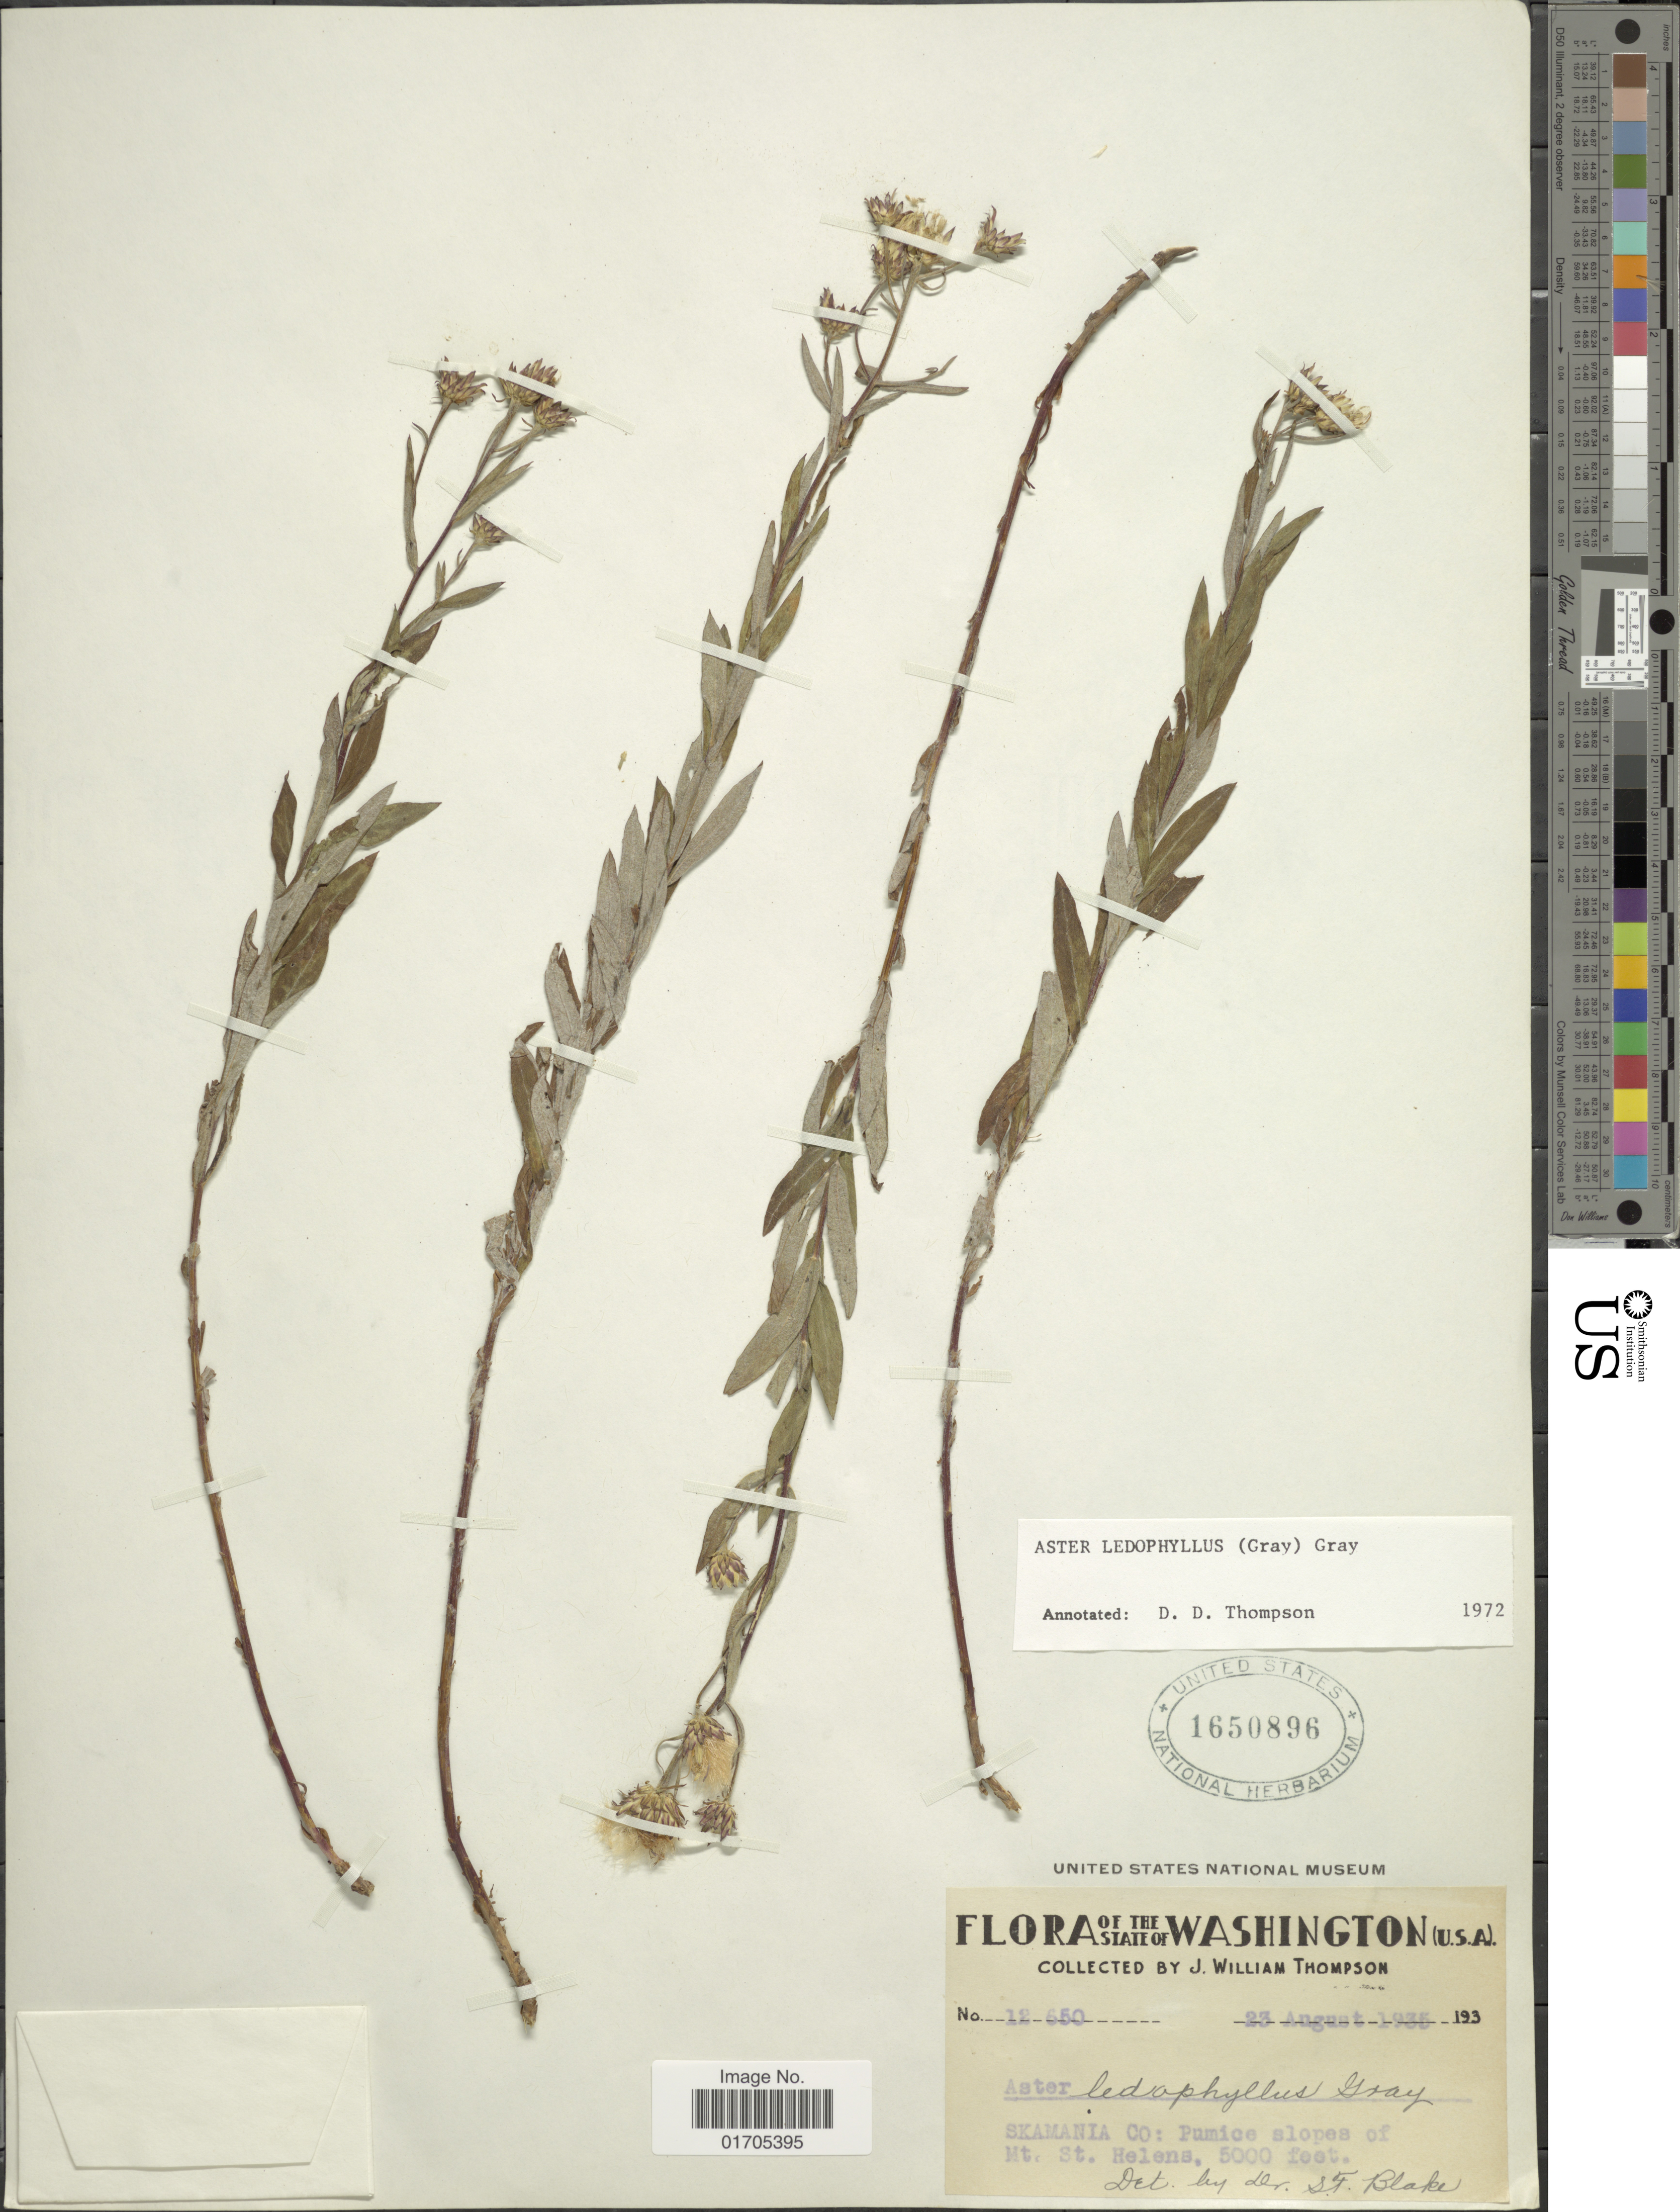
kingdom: Plantae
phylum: Tracheophyta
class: Magnoliopsida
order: Asterales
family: Asteraceae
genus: Eucephalus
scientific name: Eucephalus ledophyllus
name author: (A. Gray) Greene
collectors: J. W. Thompson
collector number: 12650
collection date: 1935-08-23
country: United States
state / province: Washington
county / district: Skamania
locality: State of Washington (U.S.A.). Skamania Co: Pumice slopes of Mt. St. Helens.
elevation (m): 1524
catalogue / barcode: US 1650896